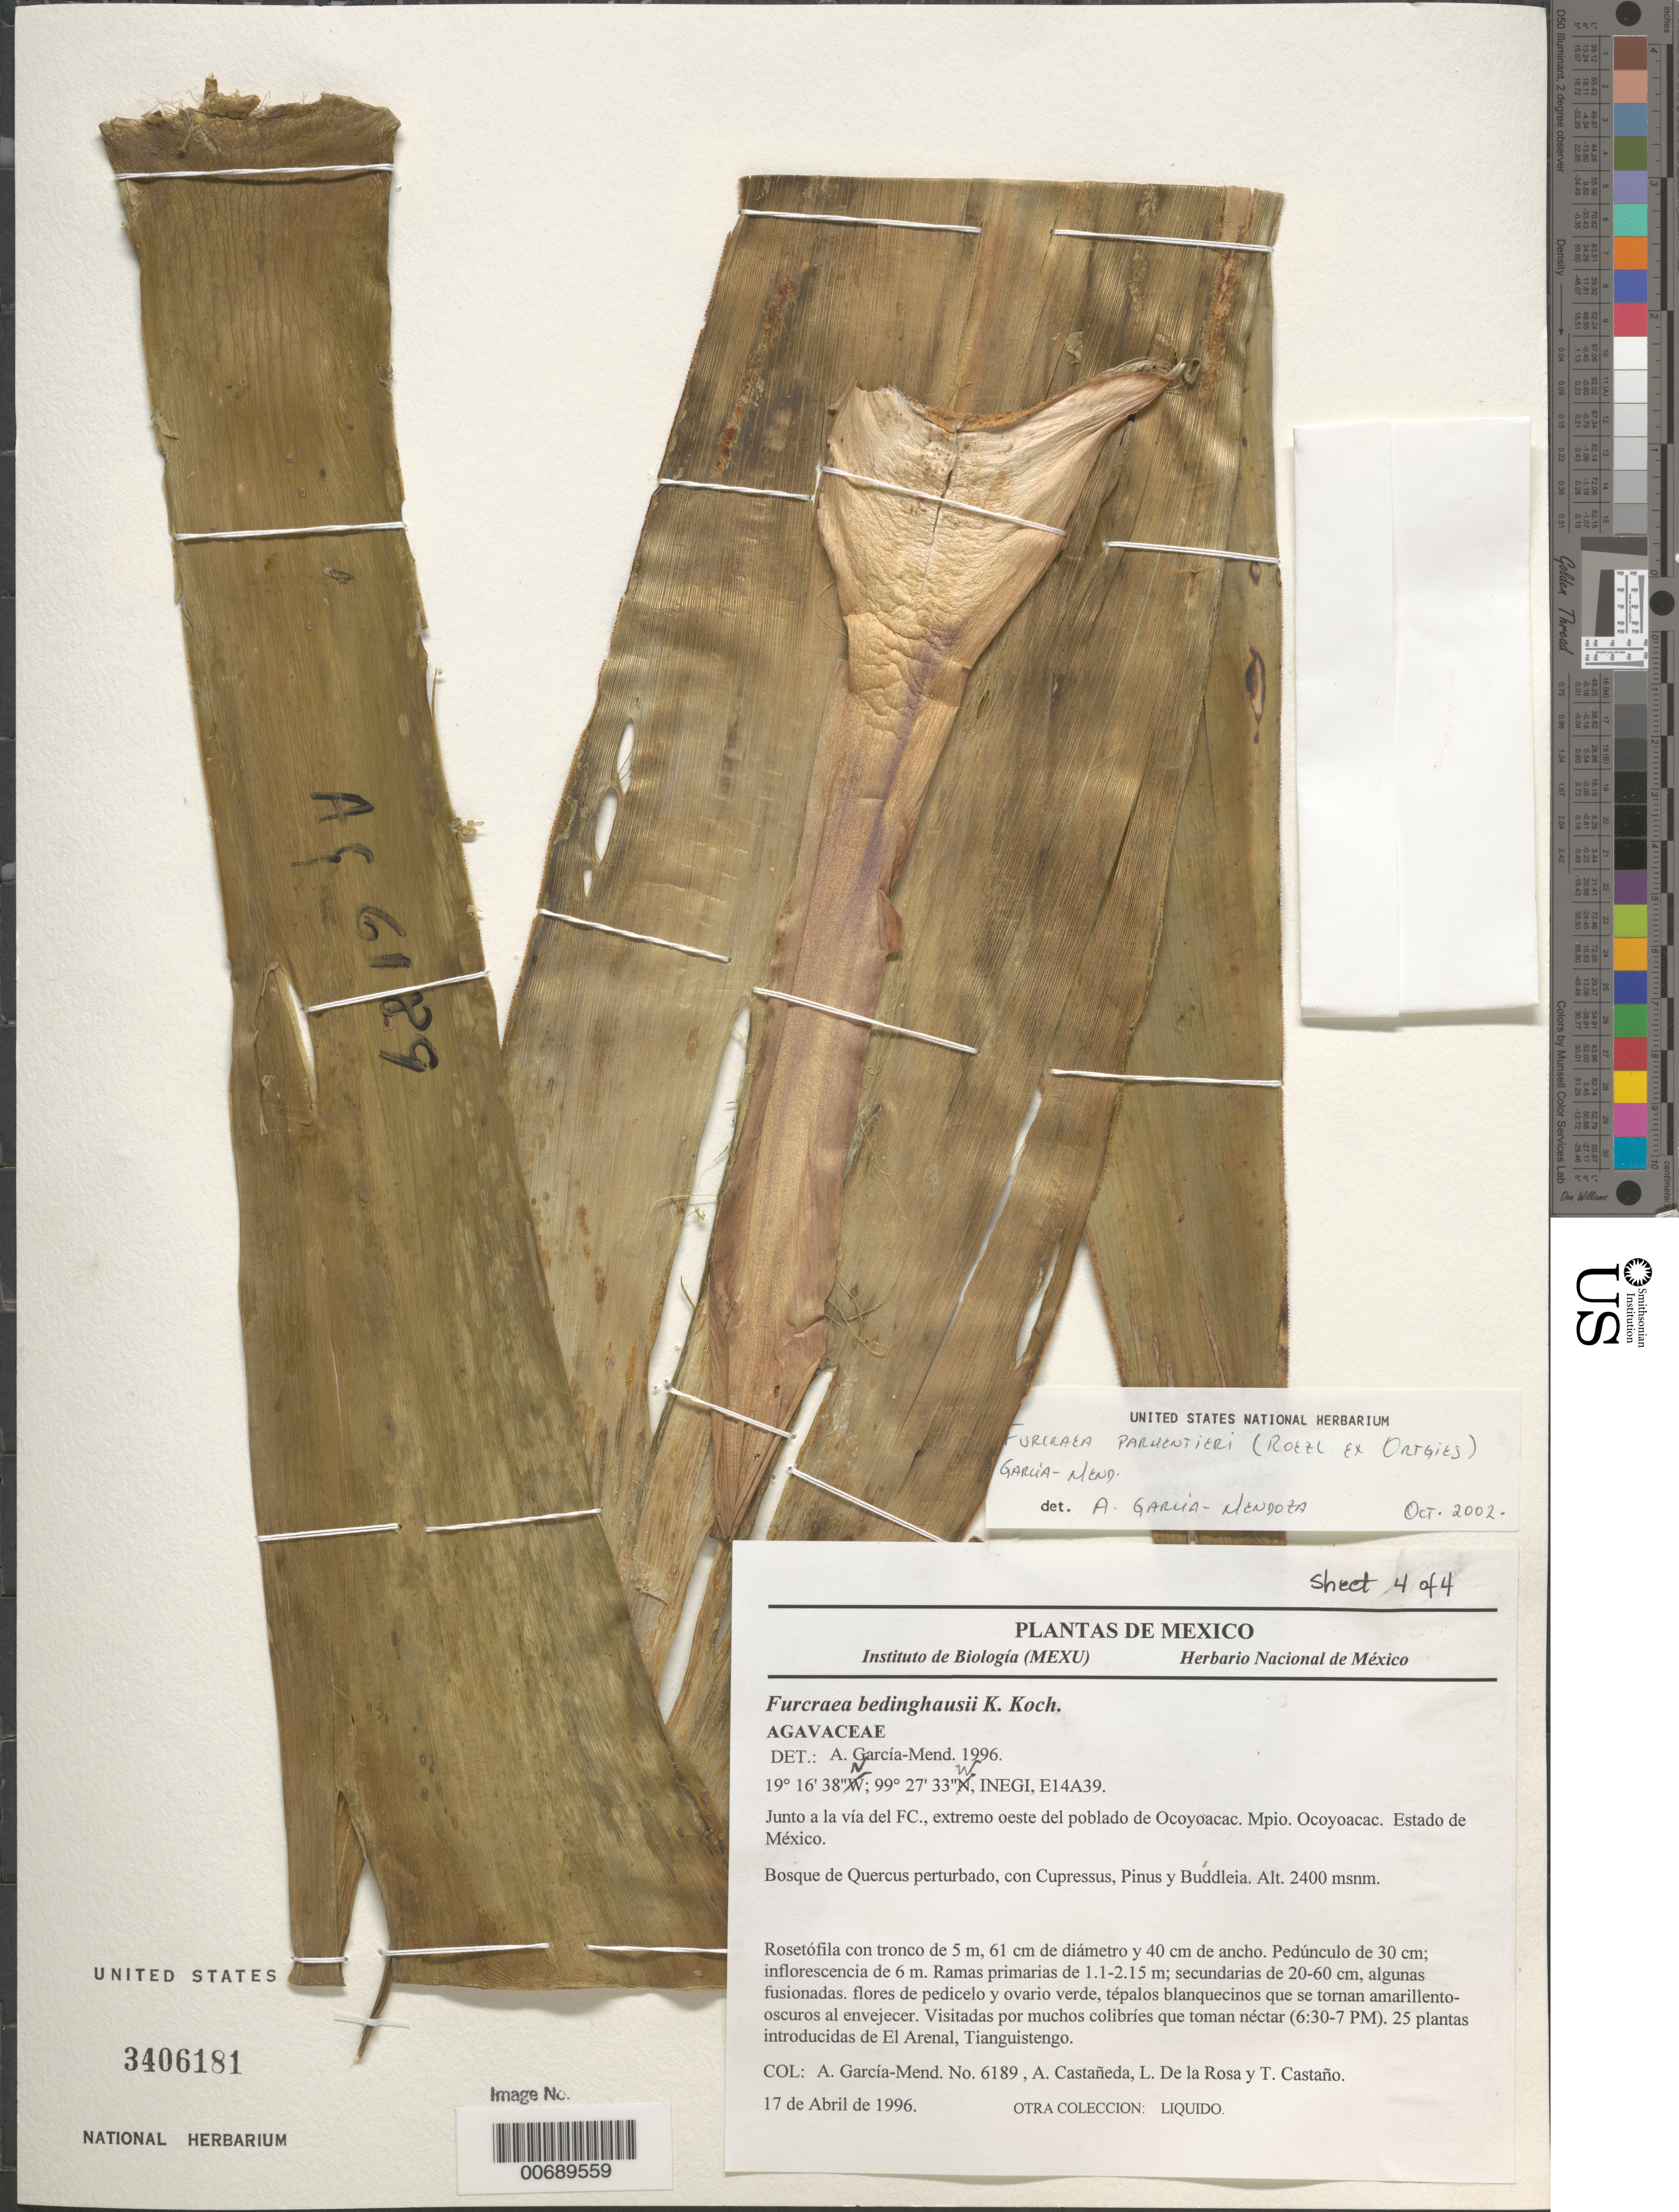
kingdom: Plantae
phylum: Tracheophyta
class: Liliopsida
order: Asparagales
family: Asparagaceae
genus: Furcraea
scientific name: Furcraea parmentieri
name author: (Roezl) García-Mend.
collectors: A. García-Mendoza, A. Castañeda, L. de la Rosa & T. Castano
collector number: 6189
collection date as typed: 17 Apr 1996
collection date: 1996-04-17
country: Mexico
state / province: México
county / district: Ocoyoacac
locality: Ocoyoacac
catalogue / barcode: US 3406181